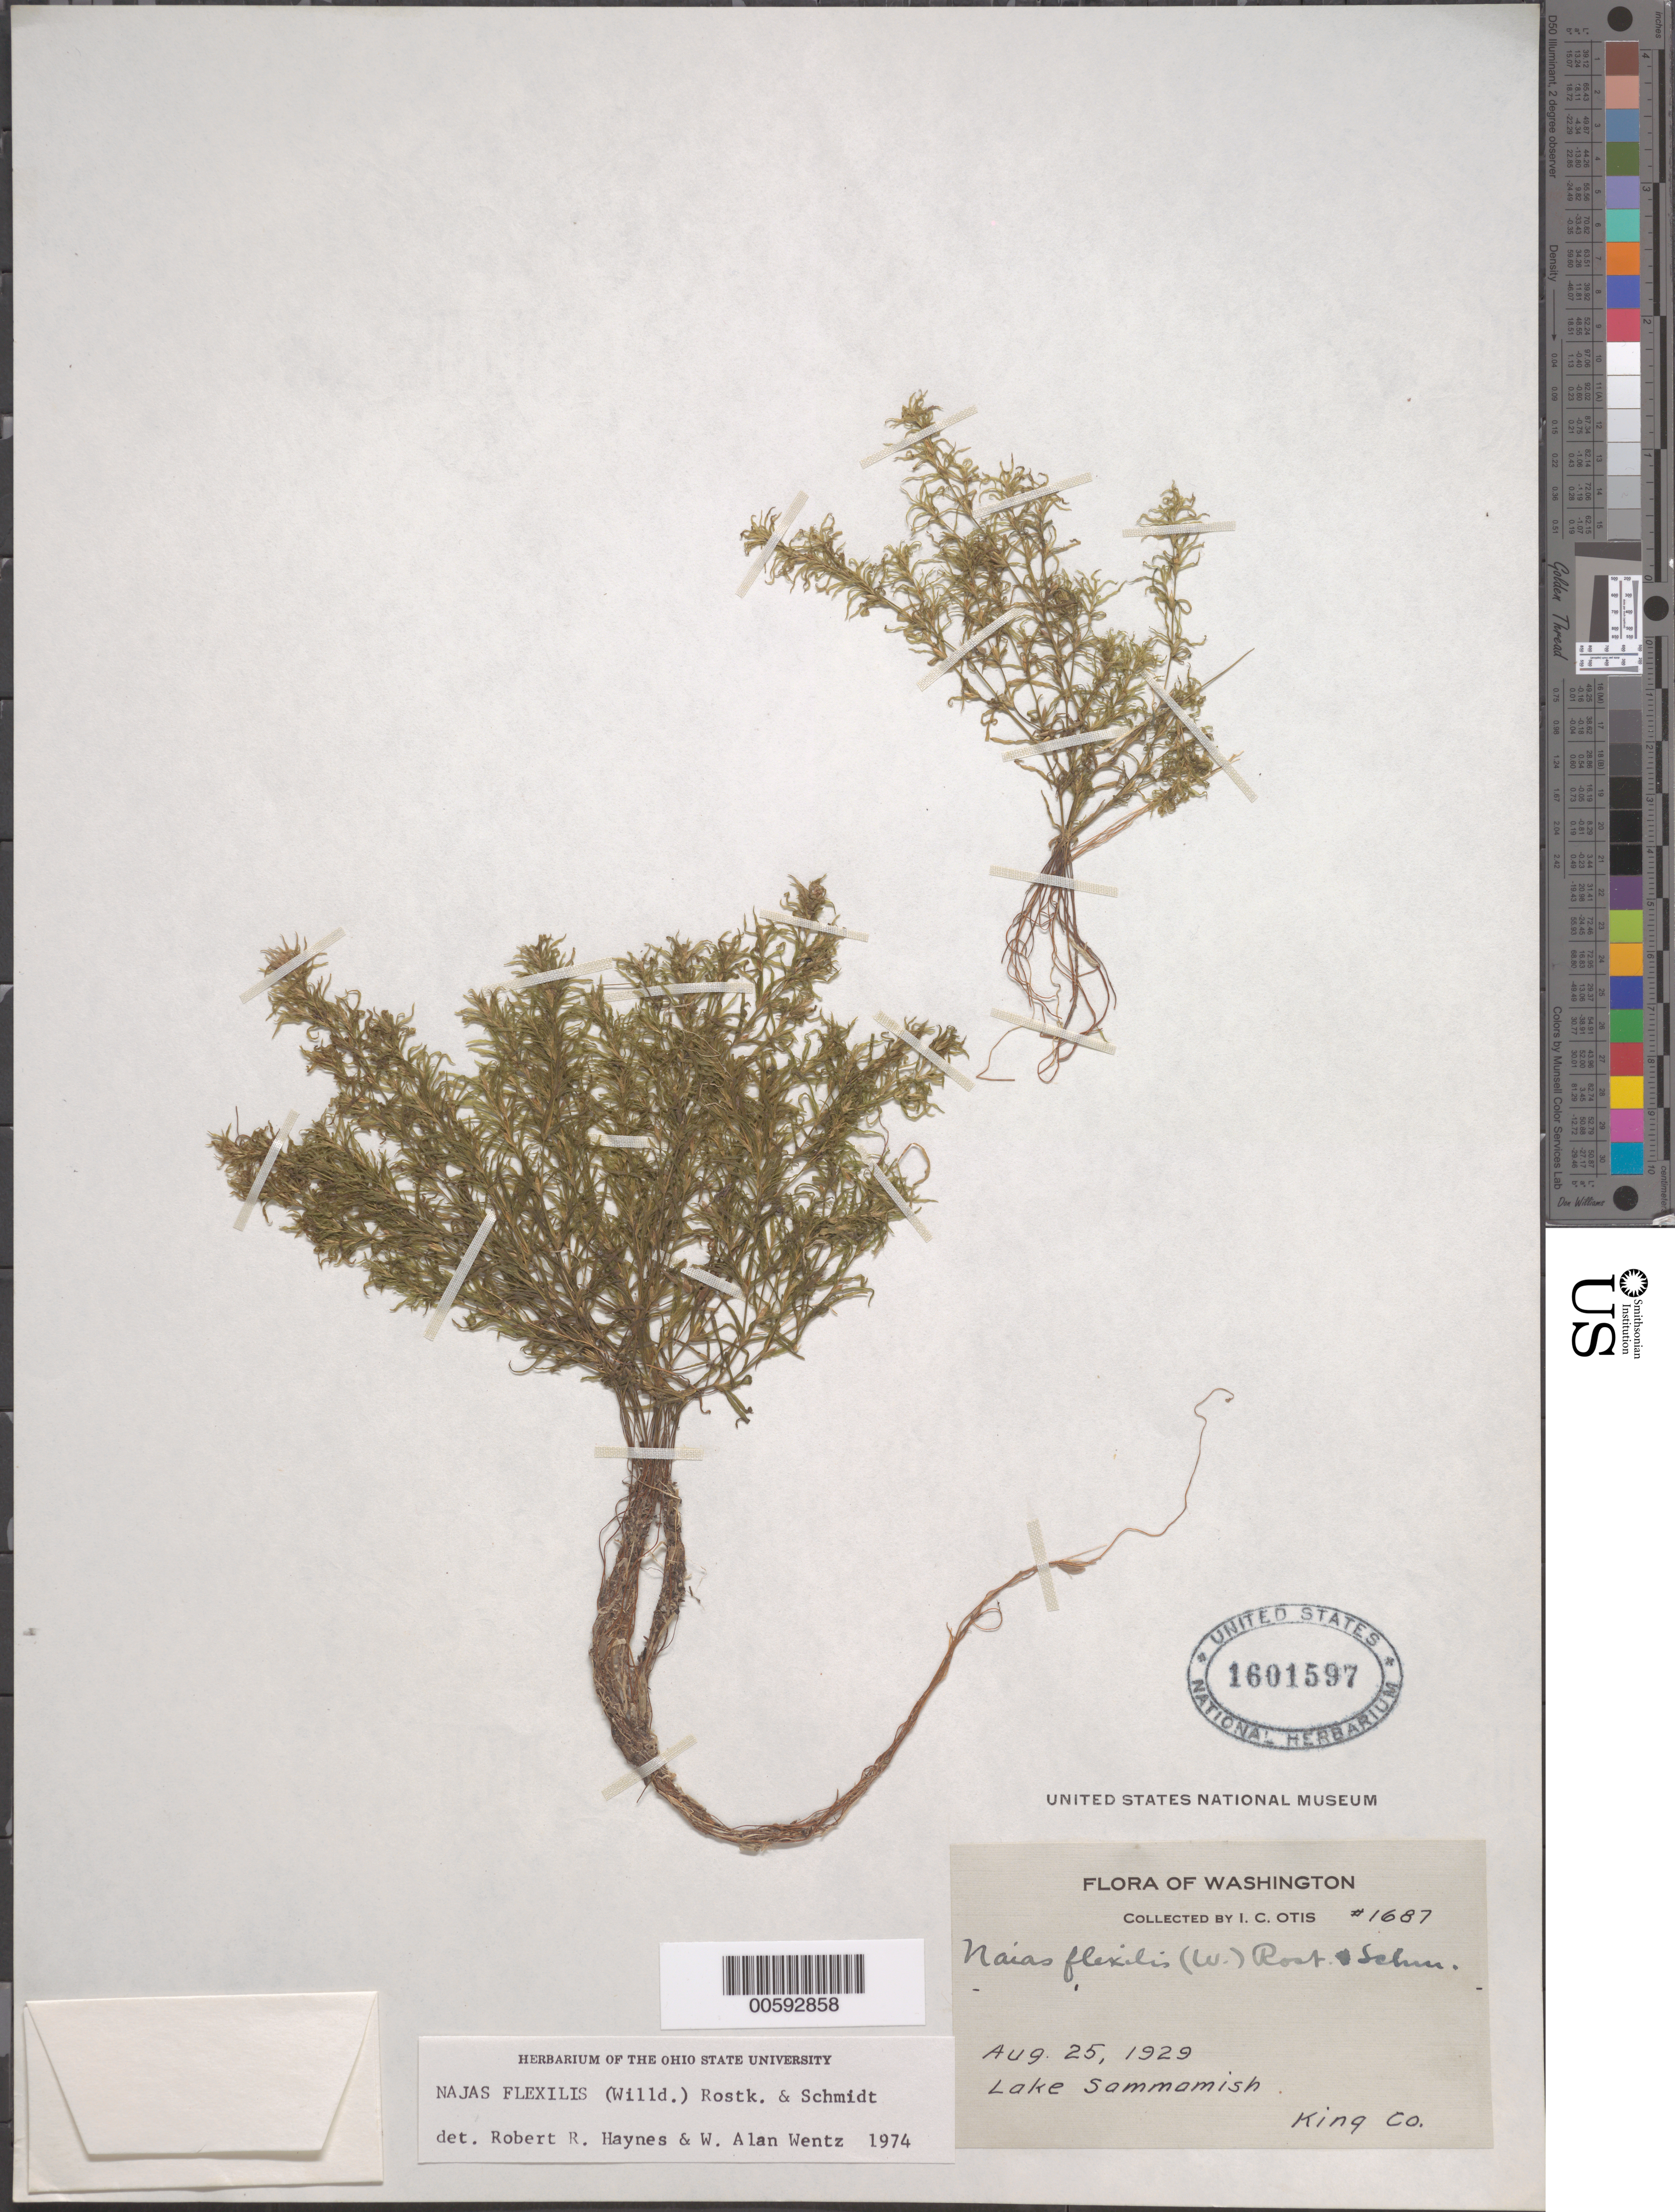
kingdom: Plantae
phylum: Tracheophyta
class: Liliopsida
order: Alismatales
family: Hydrocharitaceae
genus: Najas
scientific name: Najas flexilis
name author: (Willd.) Rostk. & Schmidt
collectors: I. Otis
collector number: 1687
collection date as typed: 25 Aug 1929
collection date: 1929-08-25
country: United States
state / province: Washington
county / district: King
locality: Lake Sammamish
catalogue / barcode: US 1601597